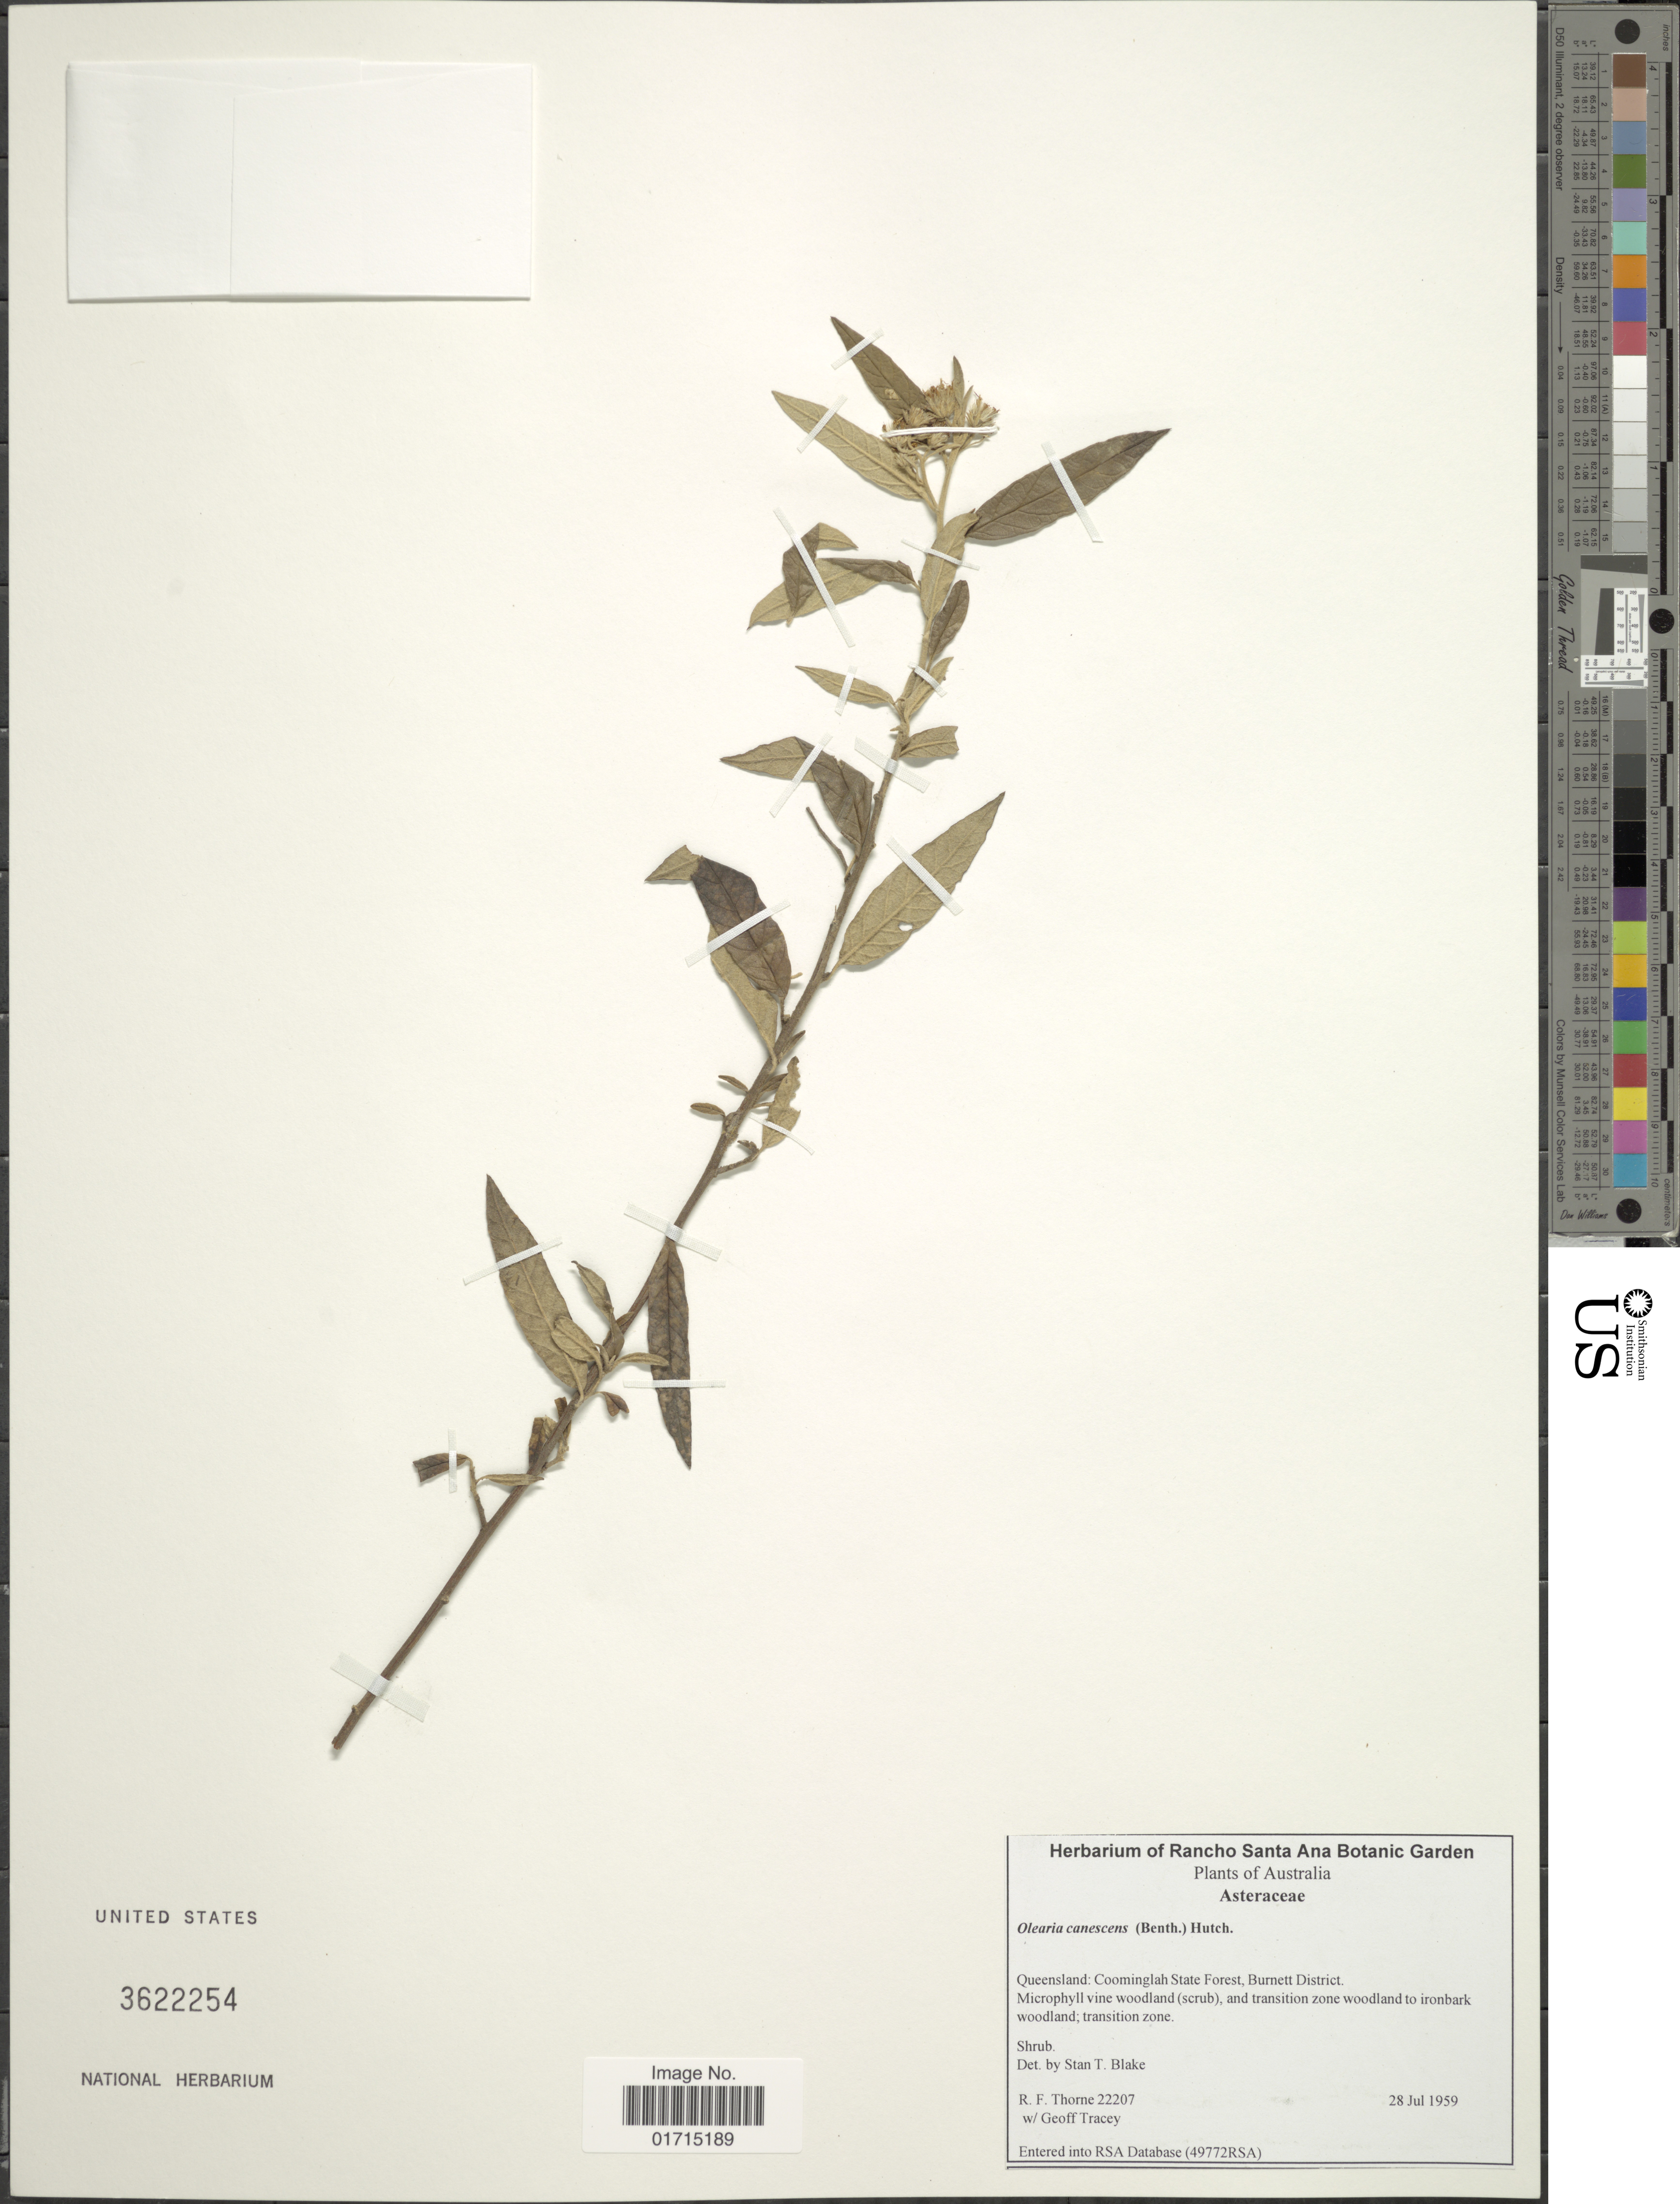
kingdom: Plantae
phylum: Tracheophyta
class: Magnoliopsida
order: Asterales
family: Asteraceae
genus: Olearia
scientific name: Olearia canescens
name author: (Benth.) Hutch.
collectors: R. Throne & G. Tracey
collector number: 22207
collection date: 1959-07-28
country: Australia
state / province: Queensland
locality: Coominglah State Forest, Burnett District.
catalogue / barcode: US 3622254